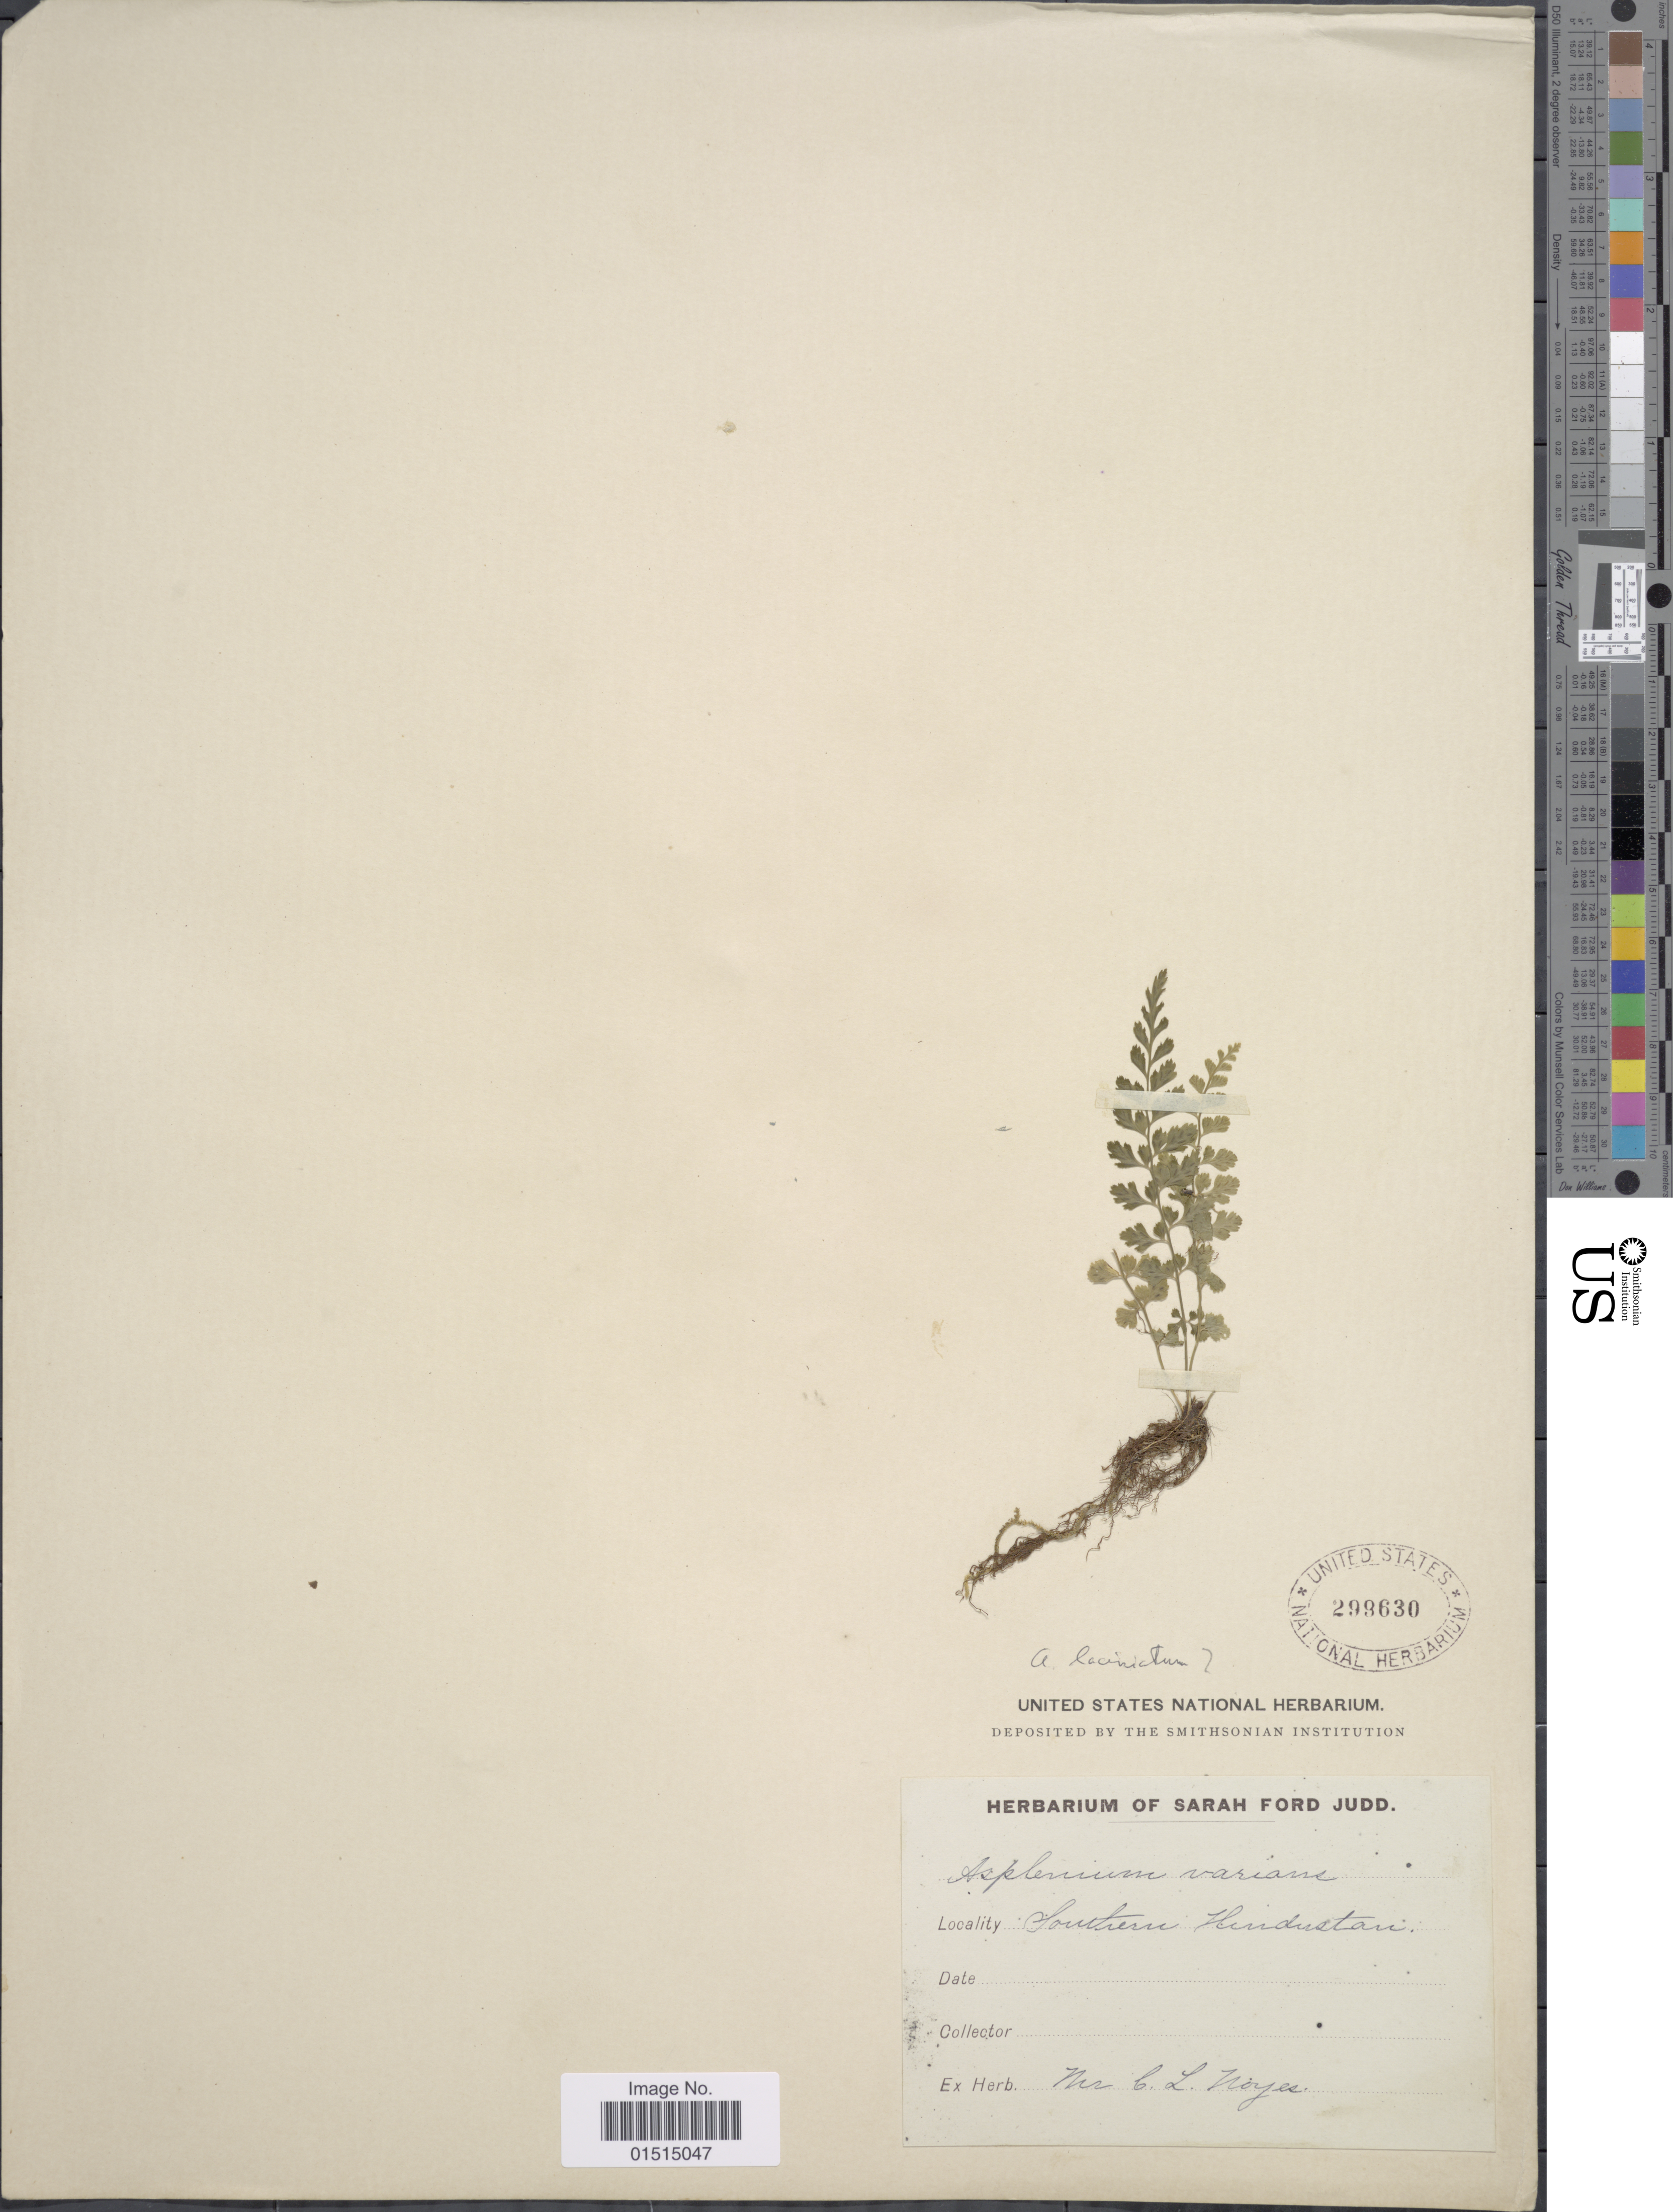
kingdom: Plantae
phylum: Tracheophyta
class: Polypodiopsida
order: Polypodiales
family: Aspleniaceae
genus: Asplenium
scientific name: Asplenium laciniatum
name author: D. Don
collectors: C. Noyes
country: India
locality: Southern Hindustan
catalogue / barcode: US 299630